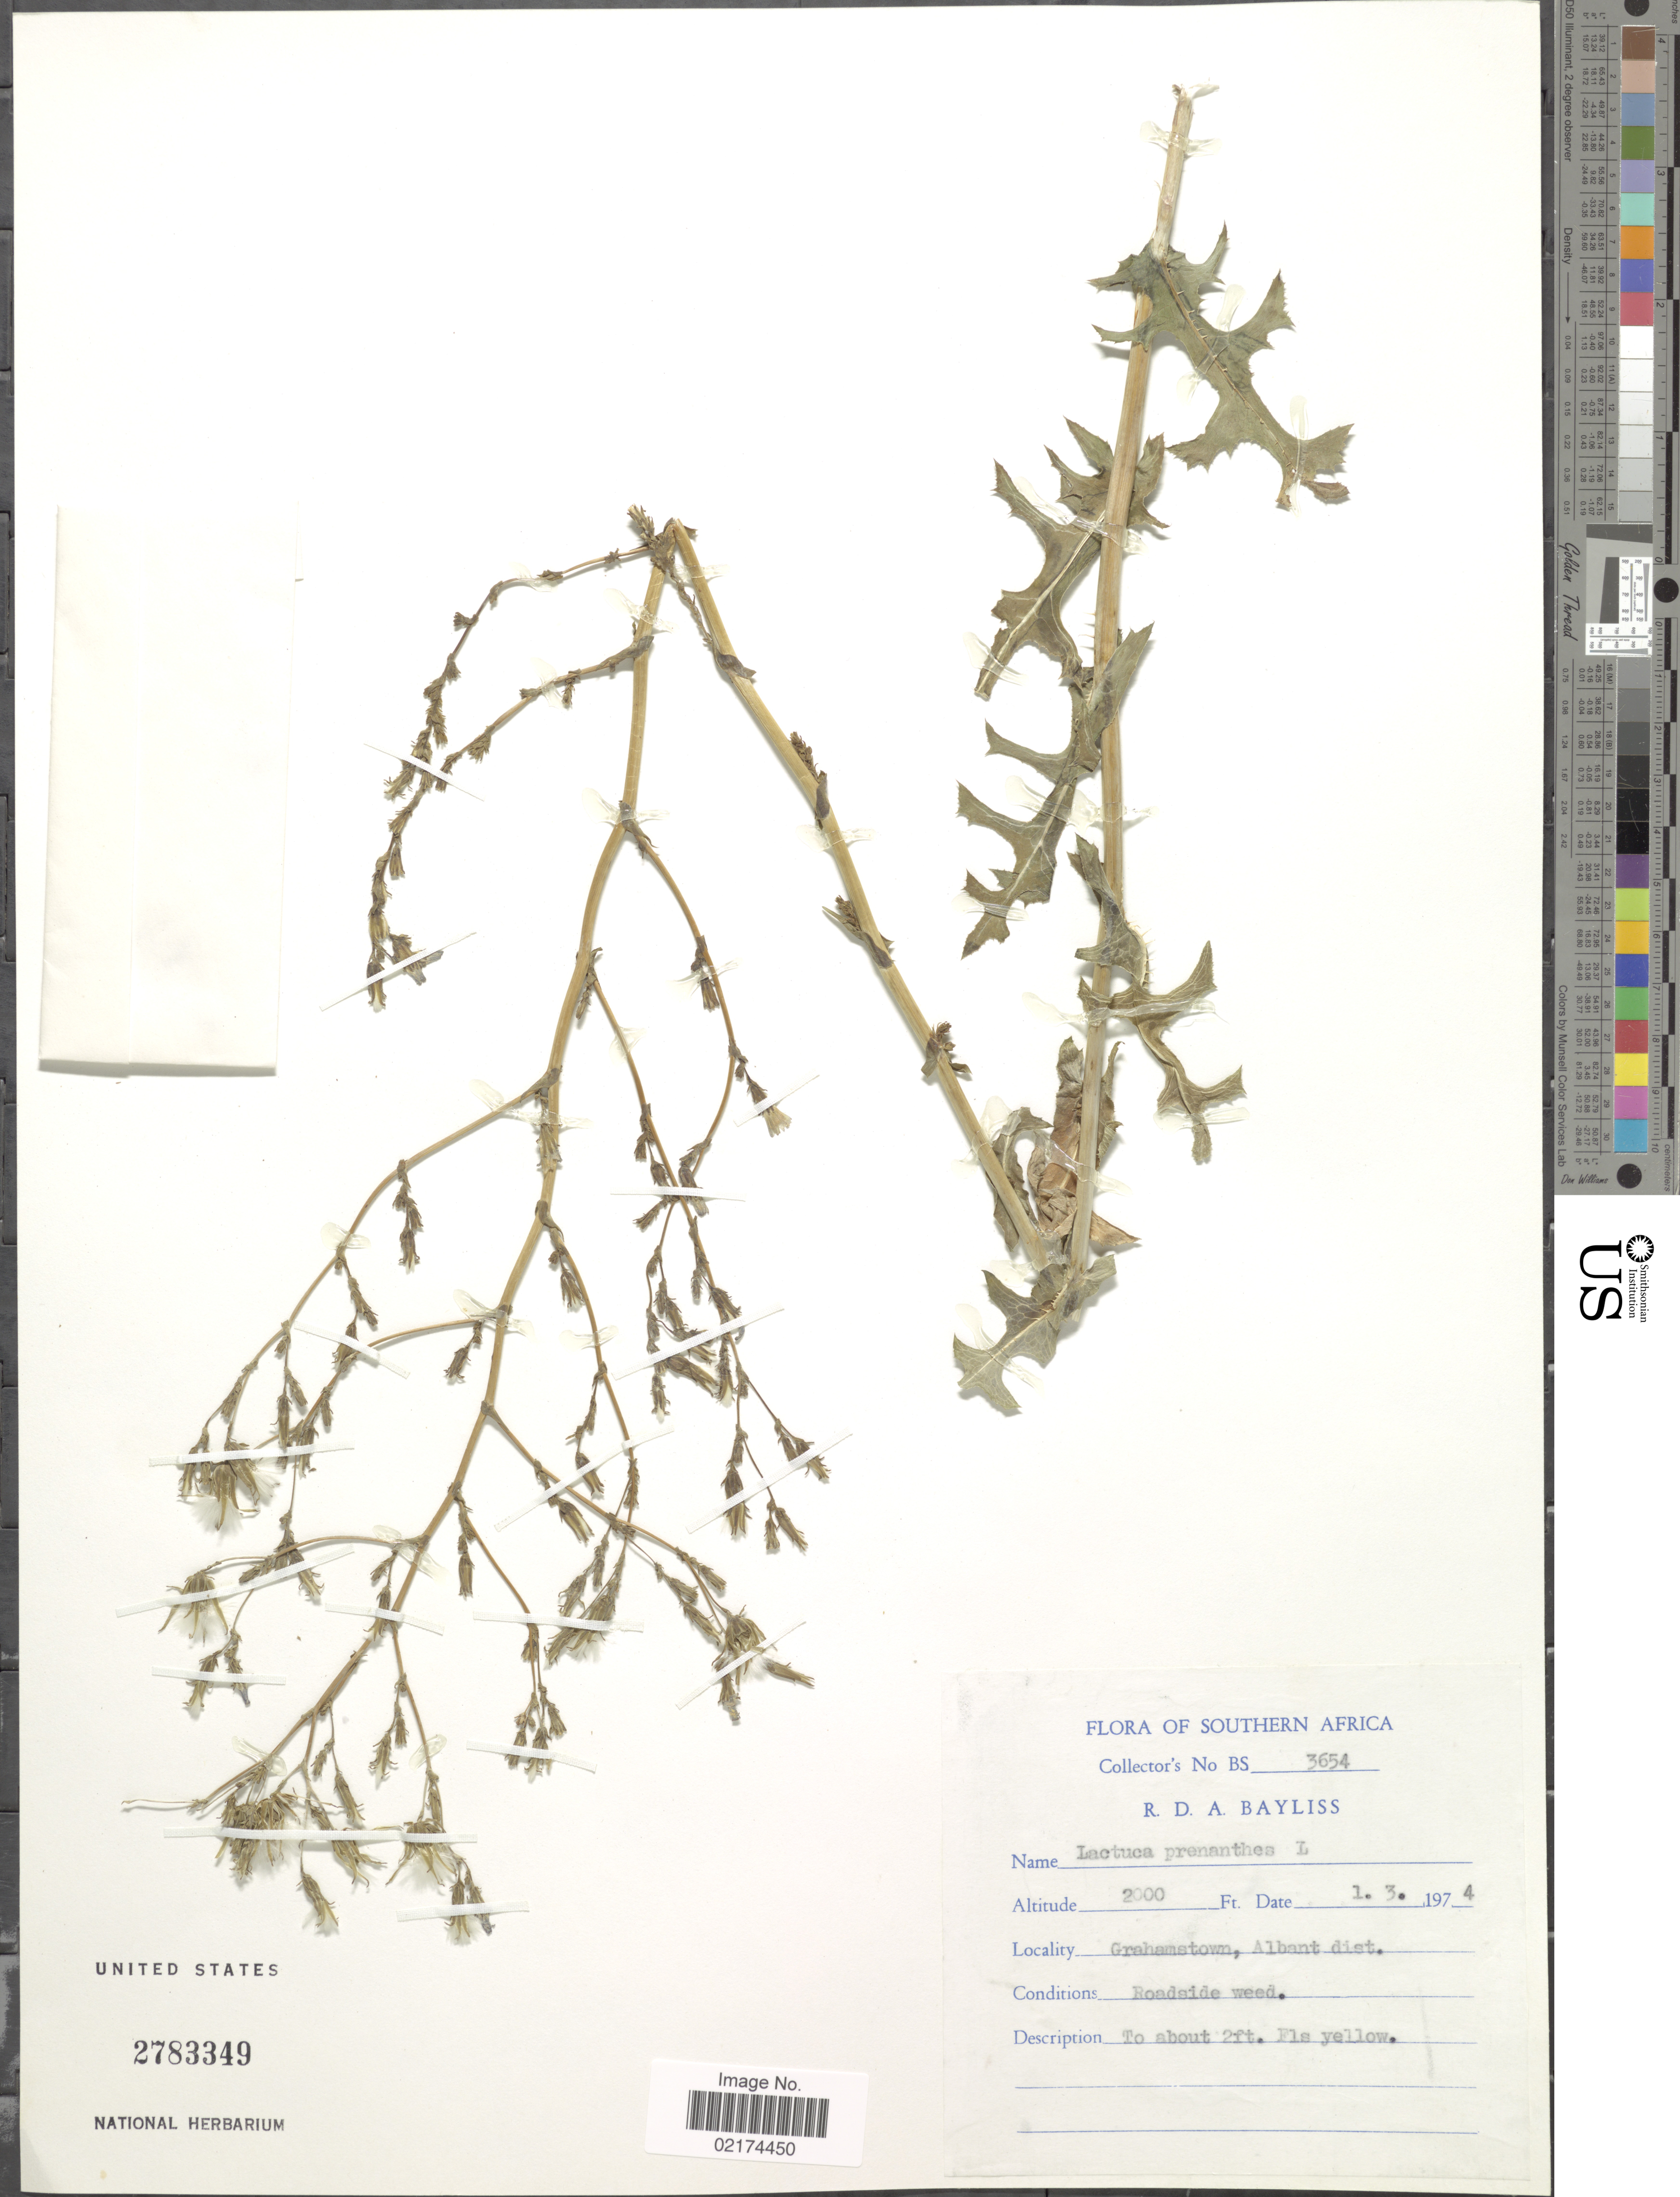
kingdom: Plantae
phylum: Tracheophyta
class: Magnoliopsida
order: Asterales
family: Asteraceae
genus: Lactuca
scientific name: Lactuca sp.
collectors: R. Bayliss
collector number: BS3654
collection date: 1974-03-01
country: South Africa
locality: Southern Africa, Grahamstown, Albant dist.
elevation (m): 610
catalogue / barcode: US 2783349